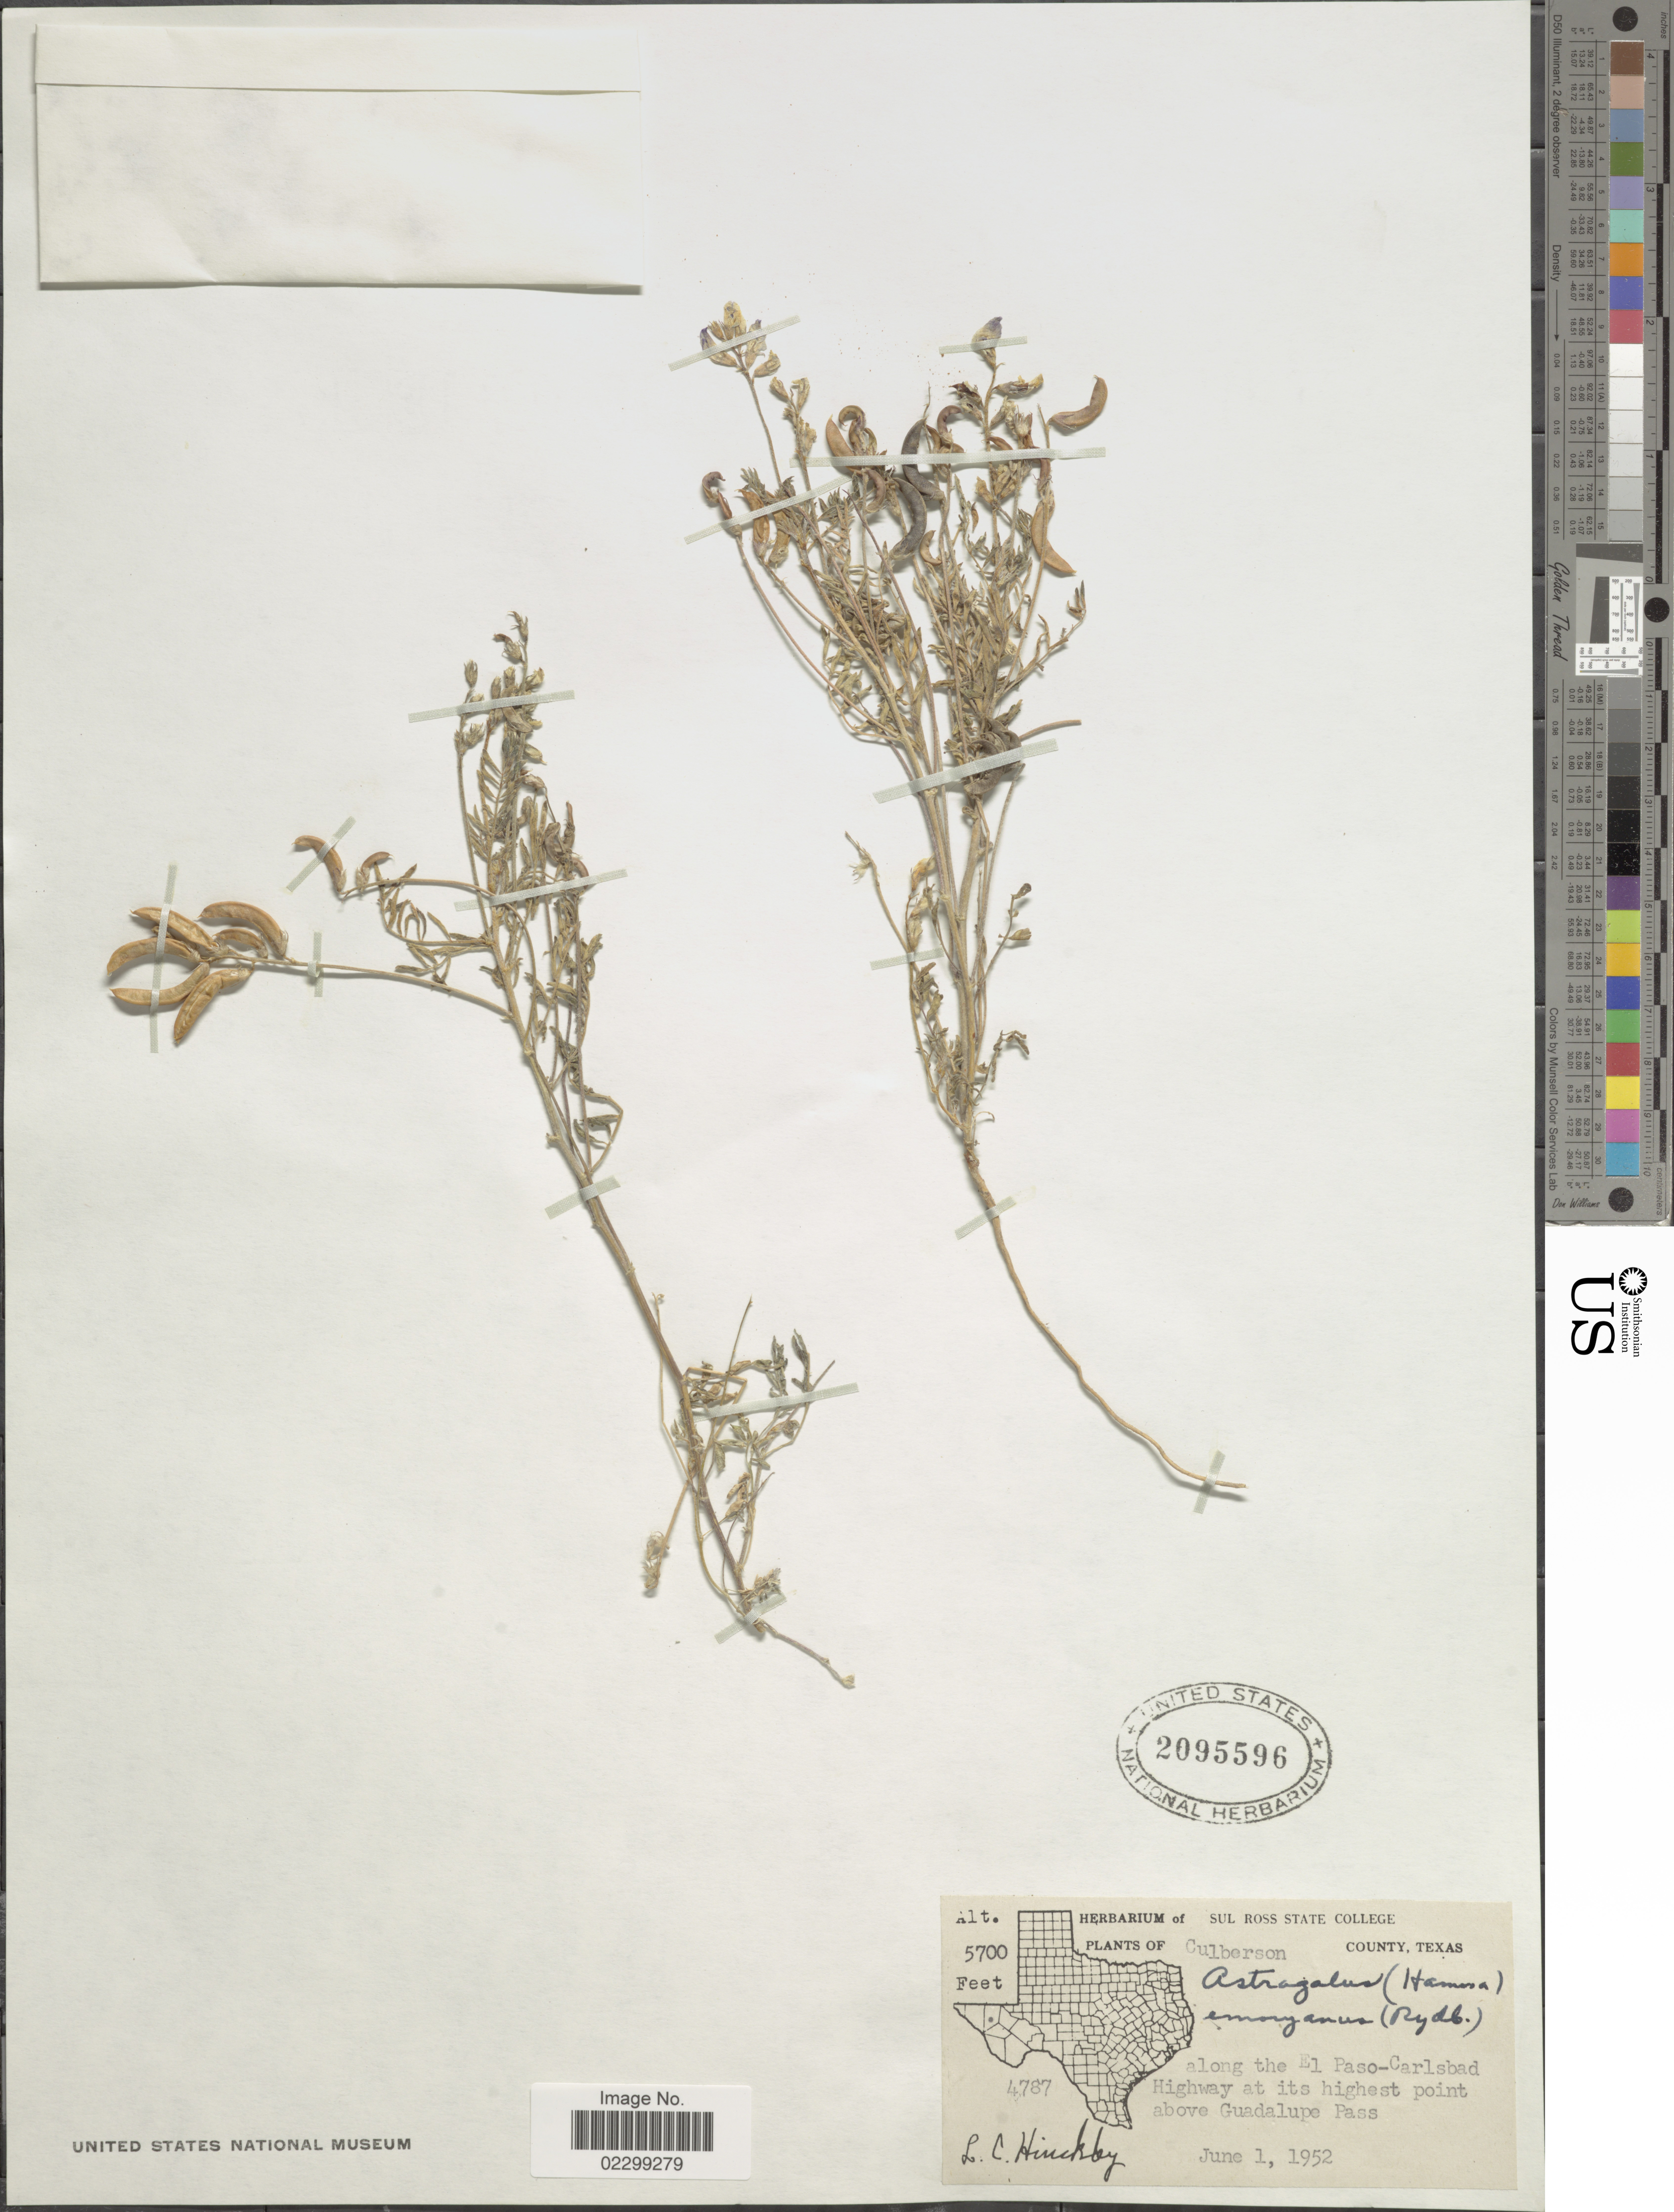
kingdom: Plantae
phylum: Tracheophyta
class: Magnoliopsida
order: Fabales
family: Fabaceae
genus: Astragalus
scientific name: Astragalus austrinus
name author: (Small) O.E. Schulz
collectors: L. Hinckley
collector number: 4787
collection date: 1952-06-01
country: United States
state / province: Texas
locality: Culberson, Along the El Paso-Carlsbad Highway at its highest point above Guadalupe Pass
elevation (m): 1737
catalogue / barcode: US 2095596